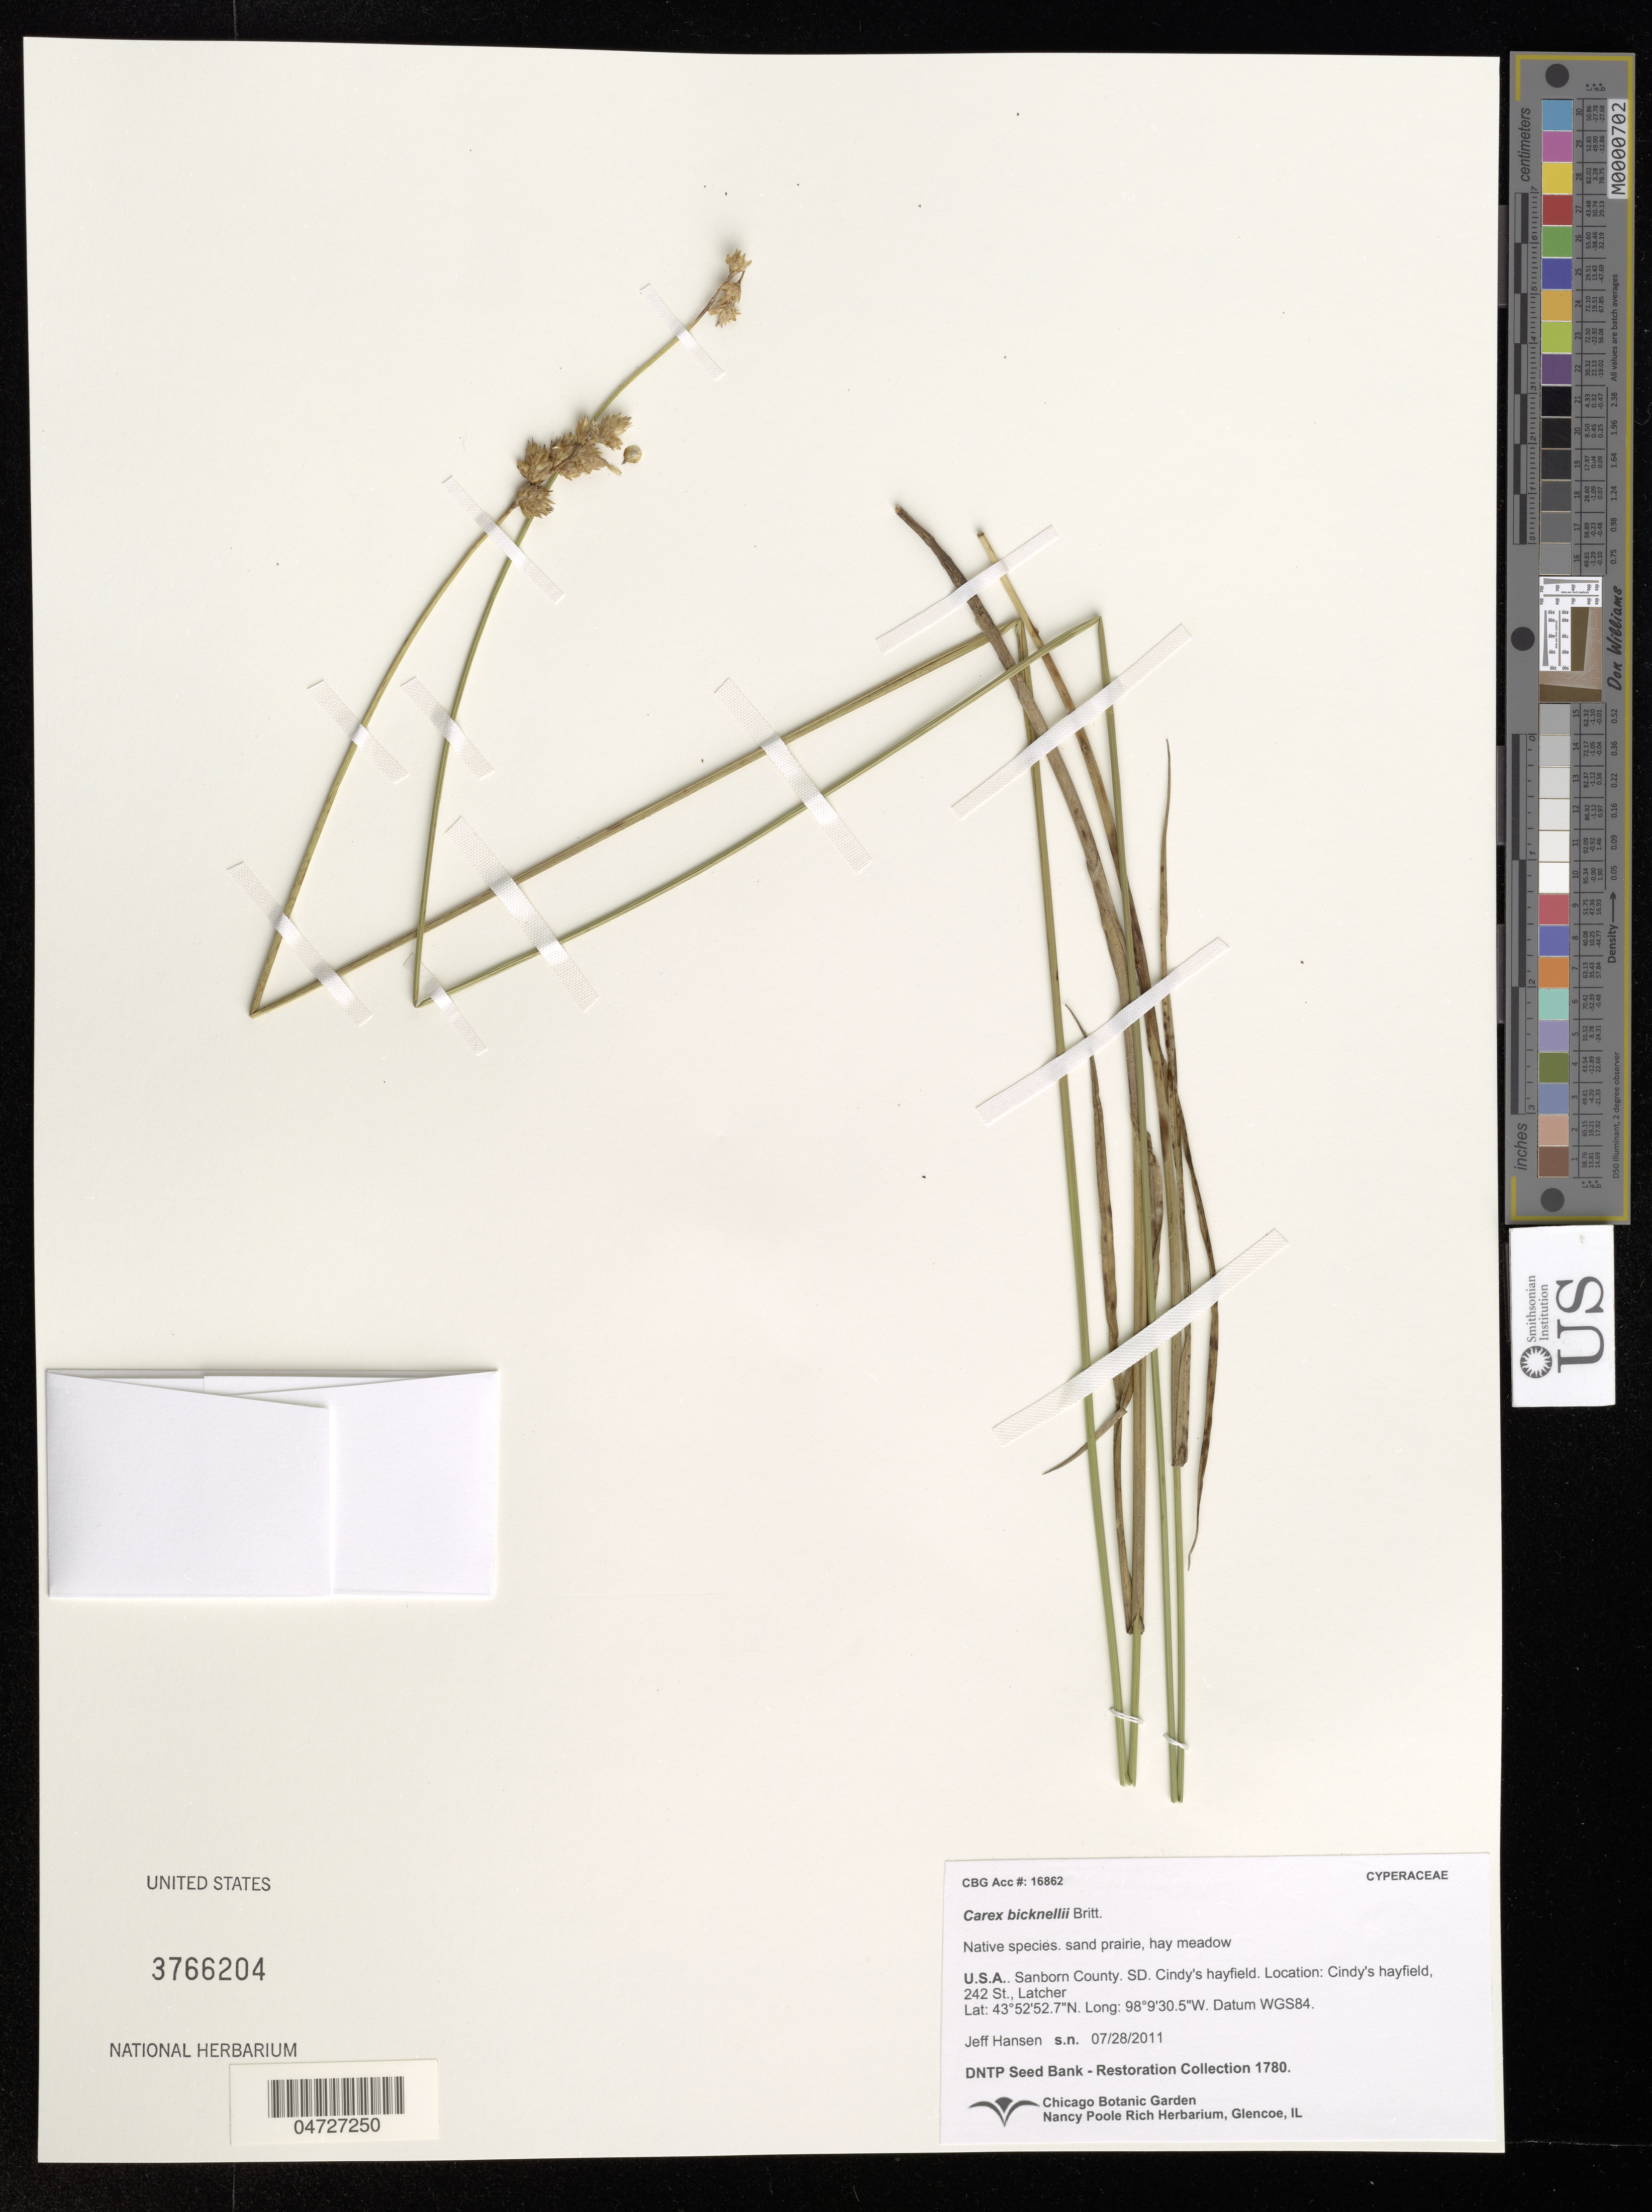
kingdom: Plantae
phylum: Tracheophyta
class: Liliopsida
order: Poales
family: Cyperaceae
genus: Carex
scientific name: Carex bicknellii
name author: Britton & A. Br.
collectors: J. Hansen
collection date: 2011-07-28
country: United States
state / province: South Dakota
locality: Sanborn County. Cindy's hayfield, 242 St., Latcher.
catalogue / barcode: US 3766204